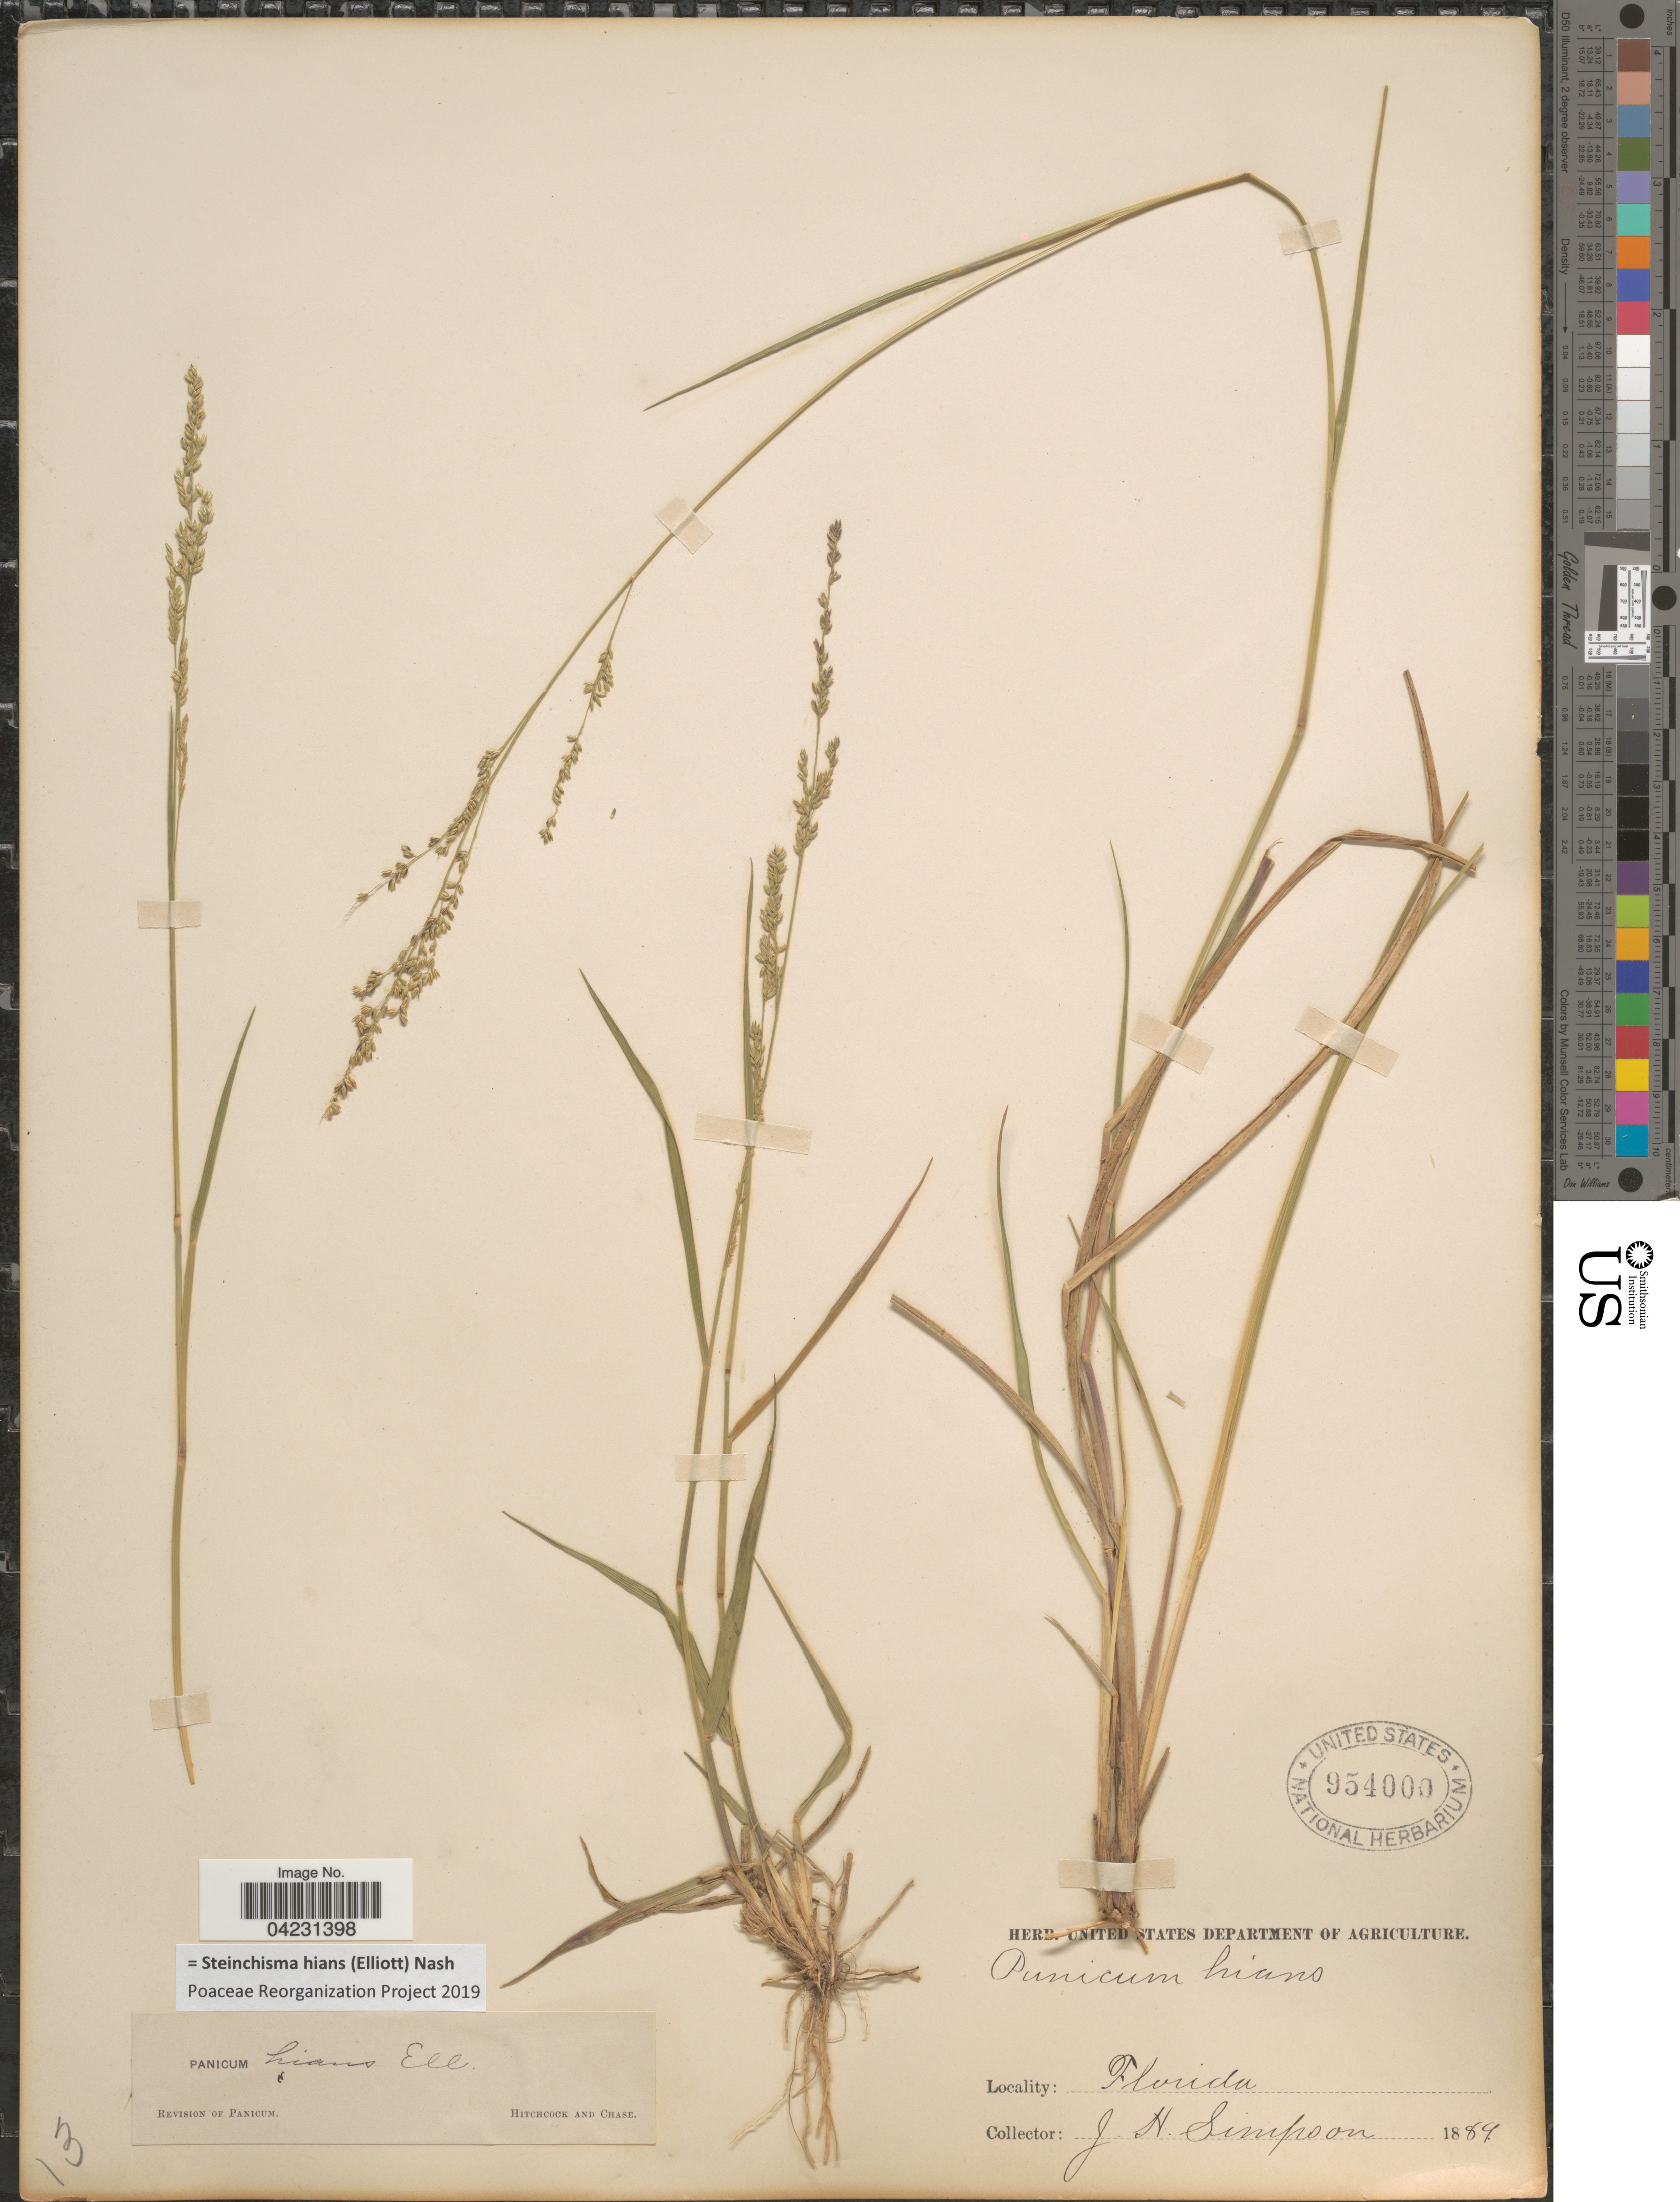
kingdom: Plantae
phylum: Tracheophyta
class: Liliopsida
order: Poales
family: Poaceae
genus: Steinchisma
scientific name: Steinchisma hians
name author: (Elliott) Nash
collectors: J. H. Simpson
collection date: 1889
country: United States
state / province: Florida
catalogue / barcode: US 954000